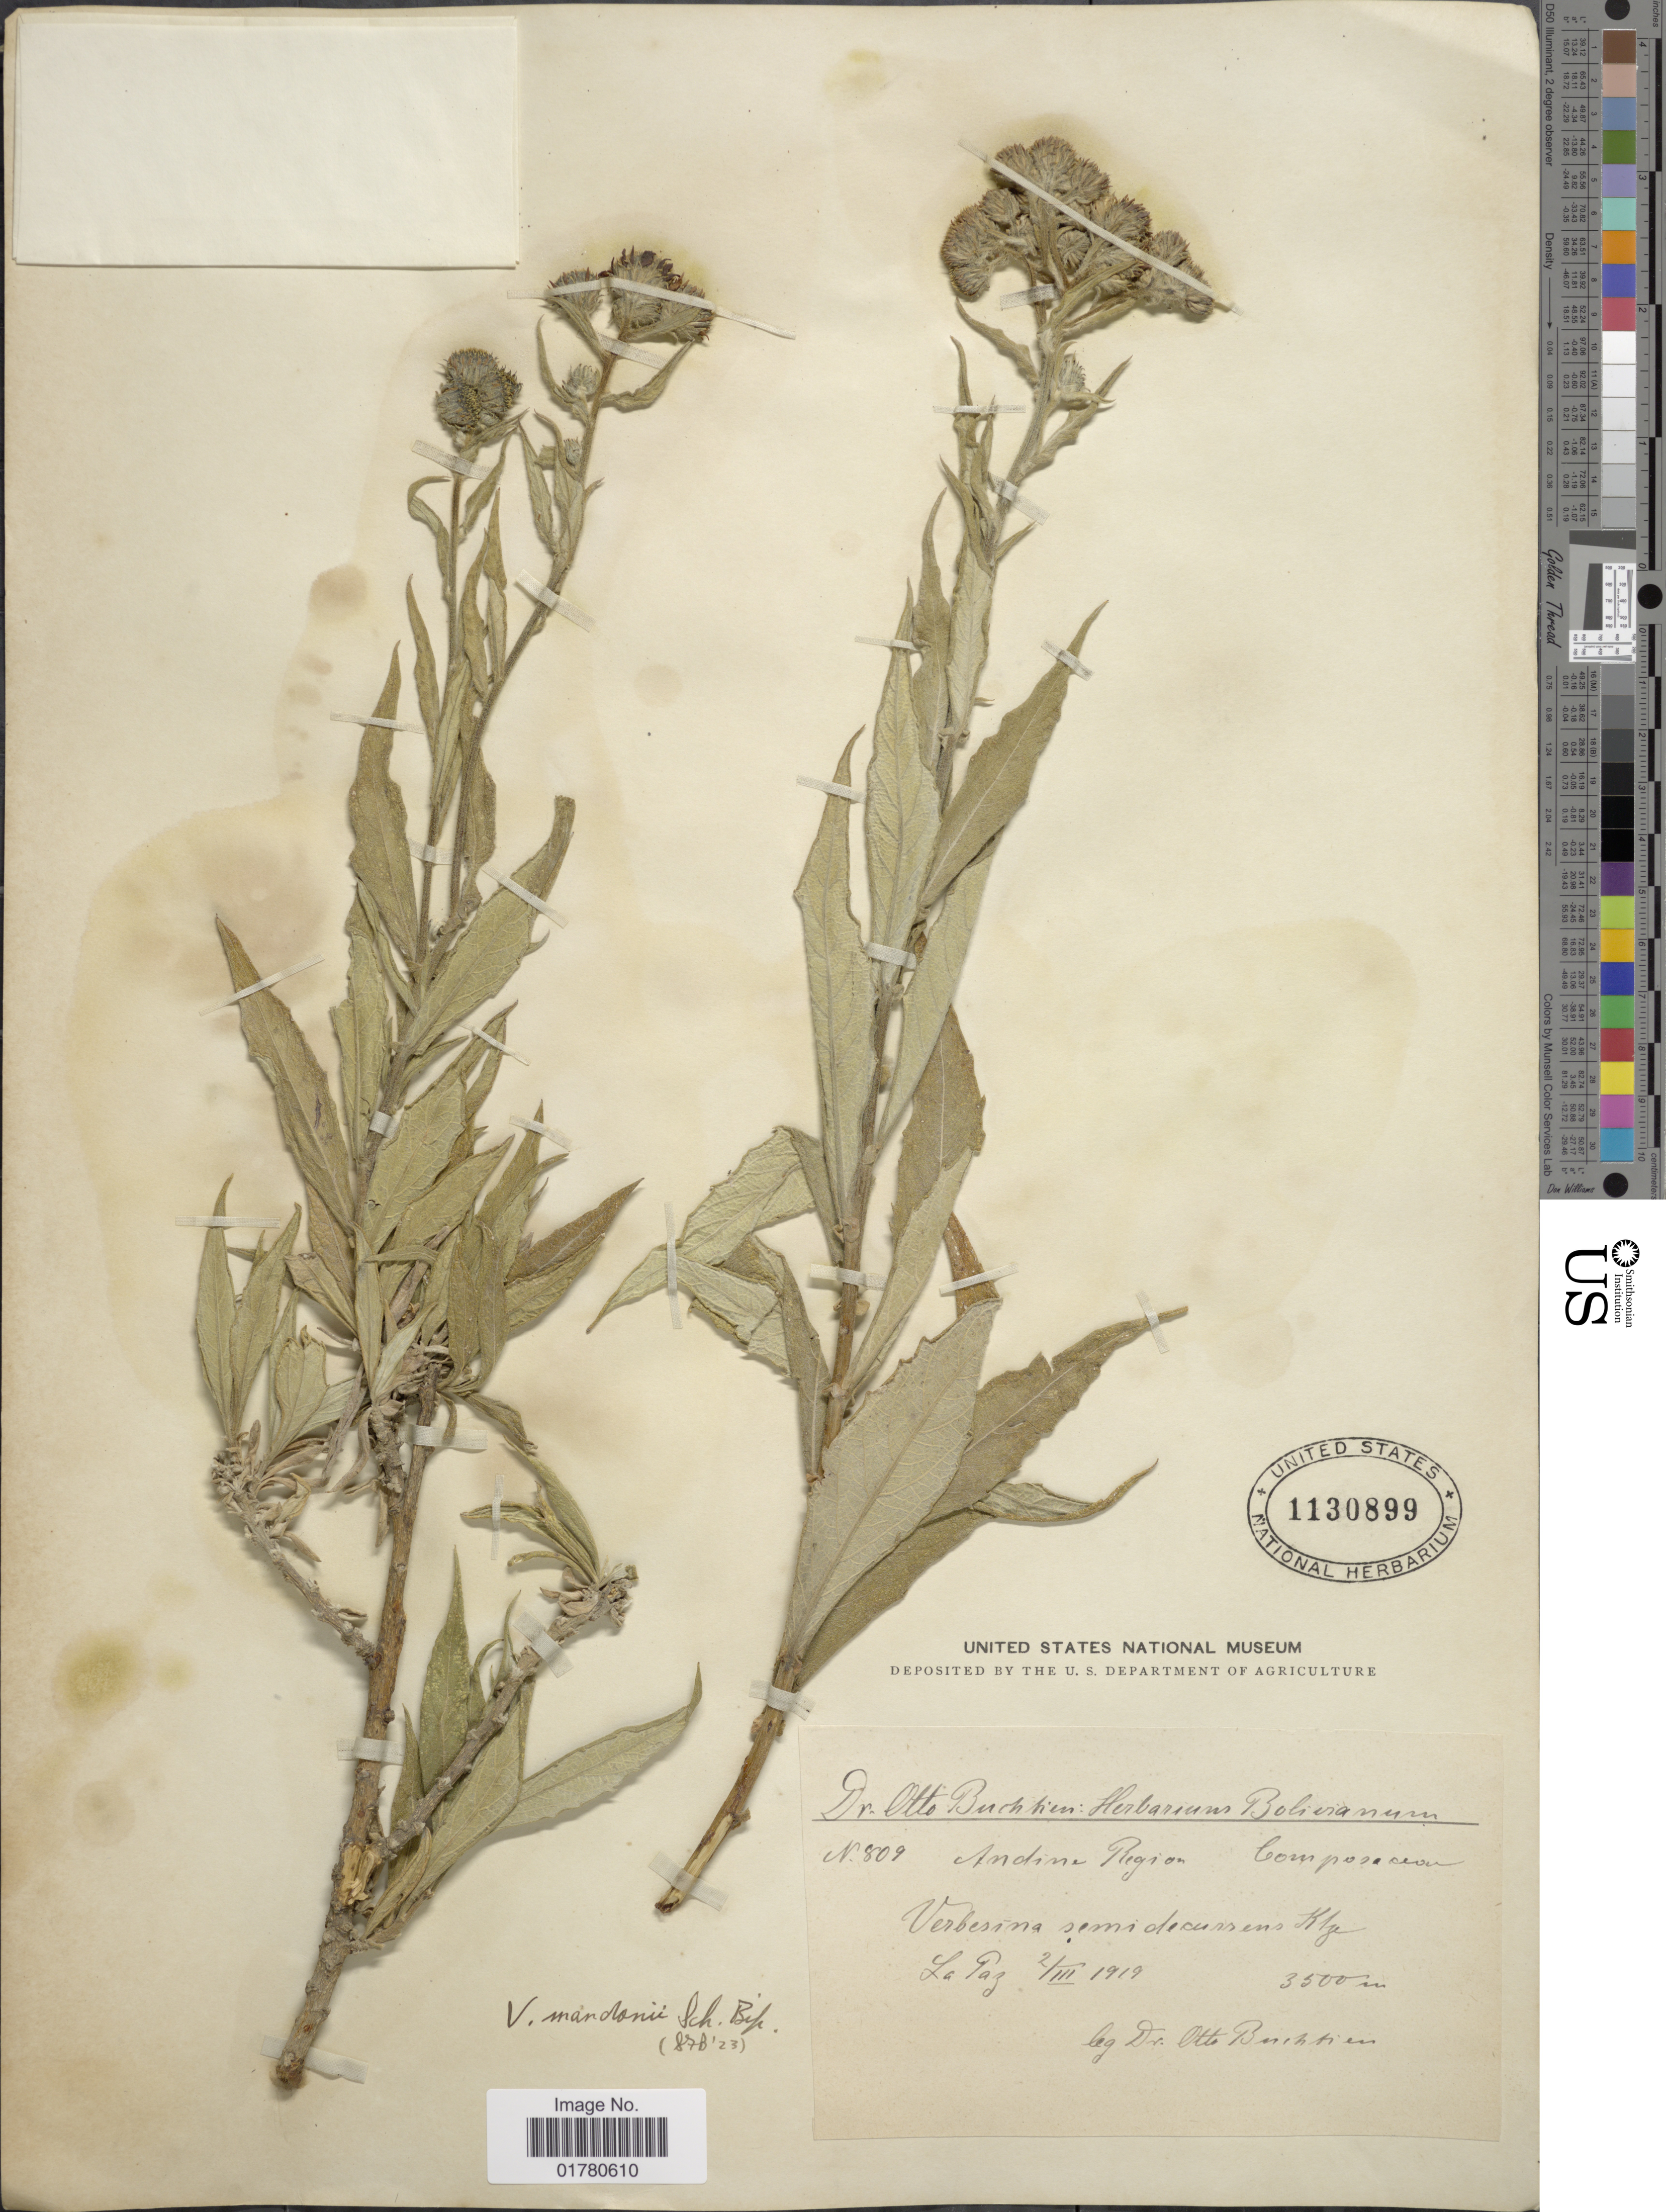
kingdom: Plantae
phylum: Tracheophyta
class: Magnoliopsida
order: Asterales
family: Asteraceae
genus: Verbesina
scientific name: Verbesina boliviana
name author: Klatt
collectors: O. Buchtien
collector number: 809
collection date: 1919-03-02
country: Bolivia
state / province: La Paz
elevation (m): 3500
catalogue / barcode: US 1130899